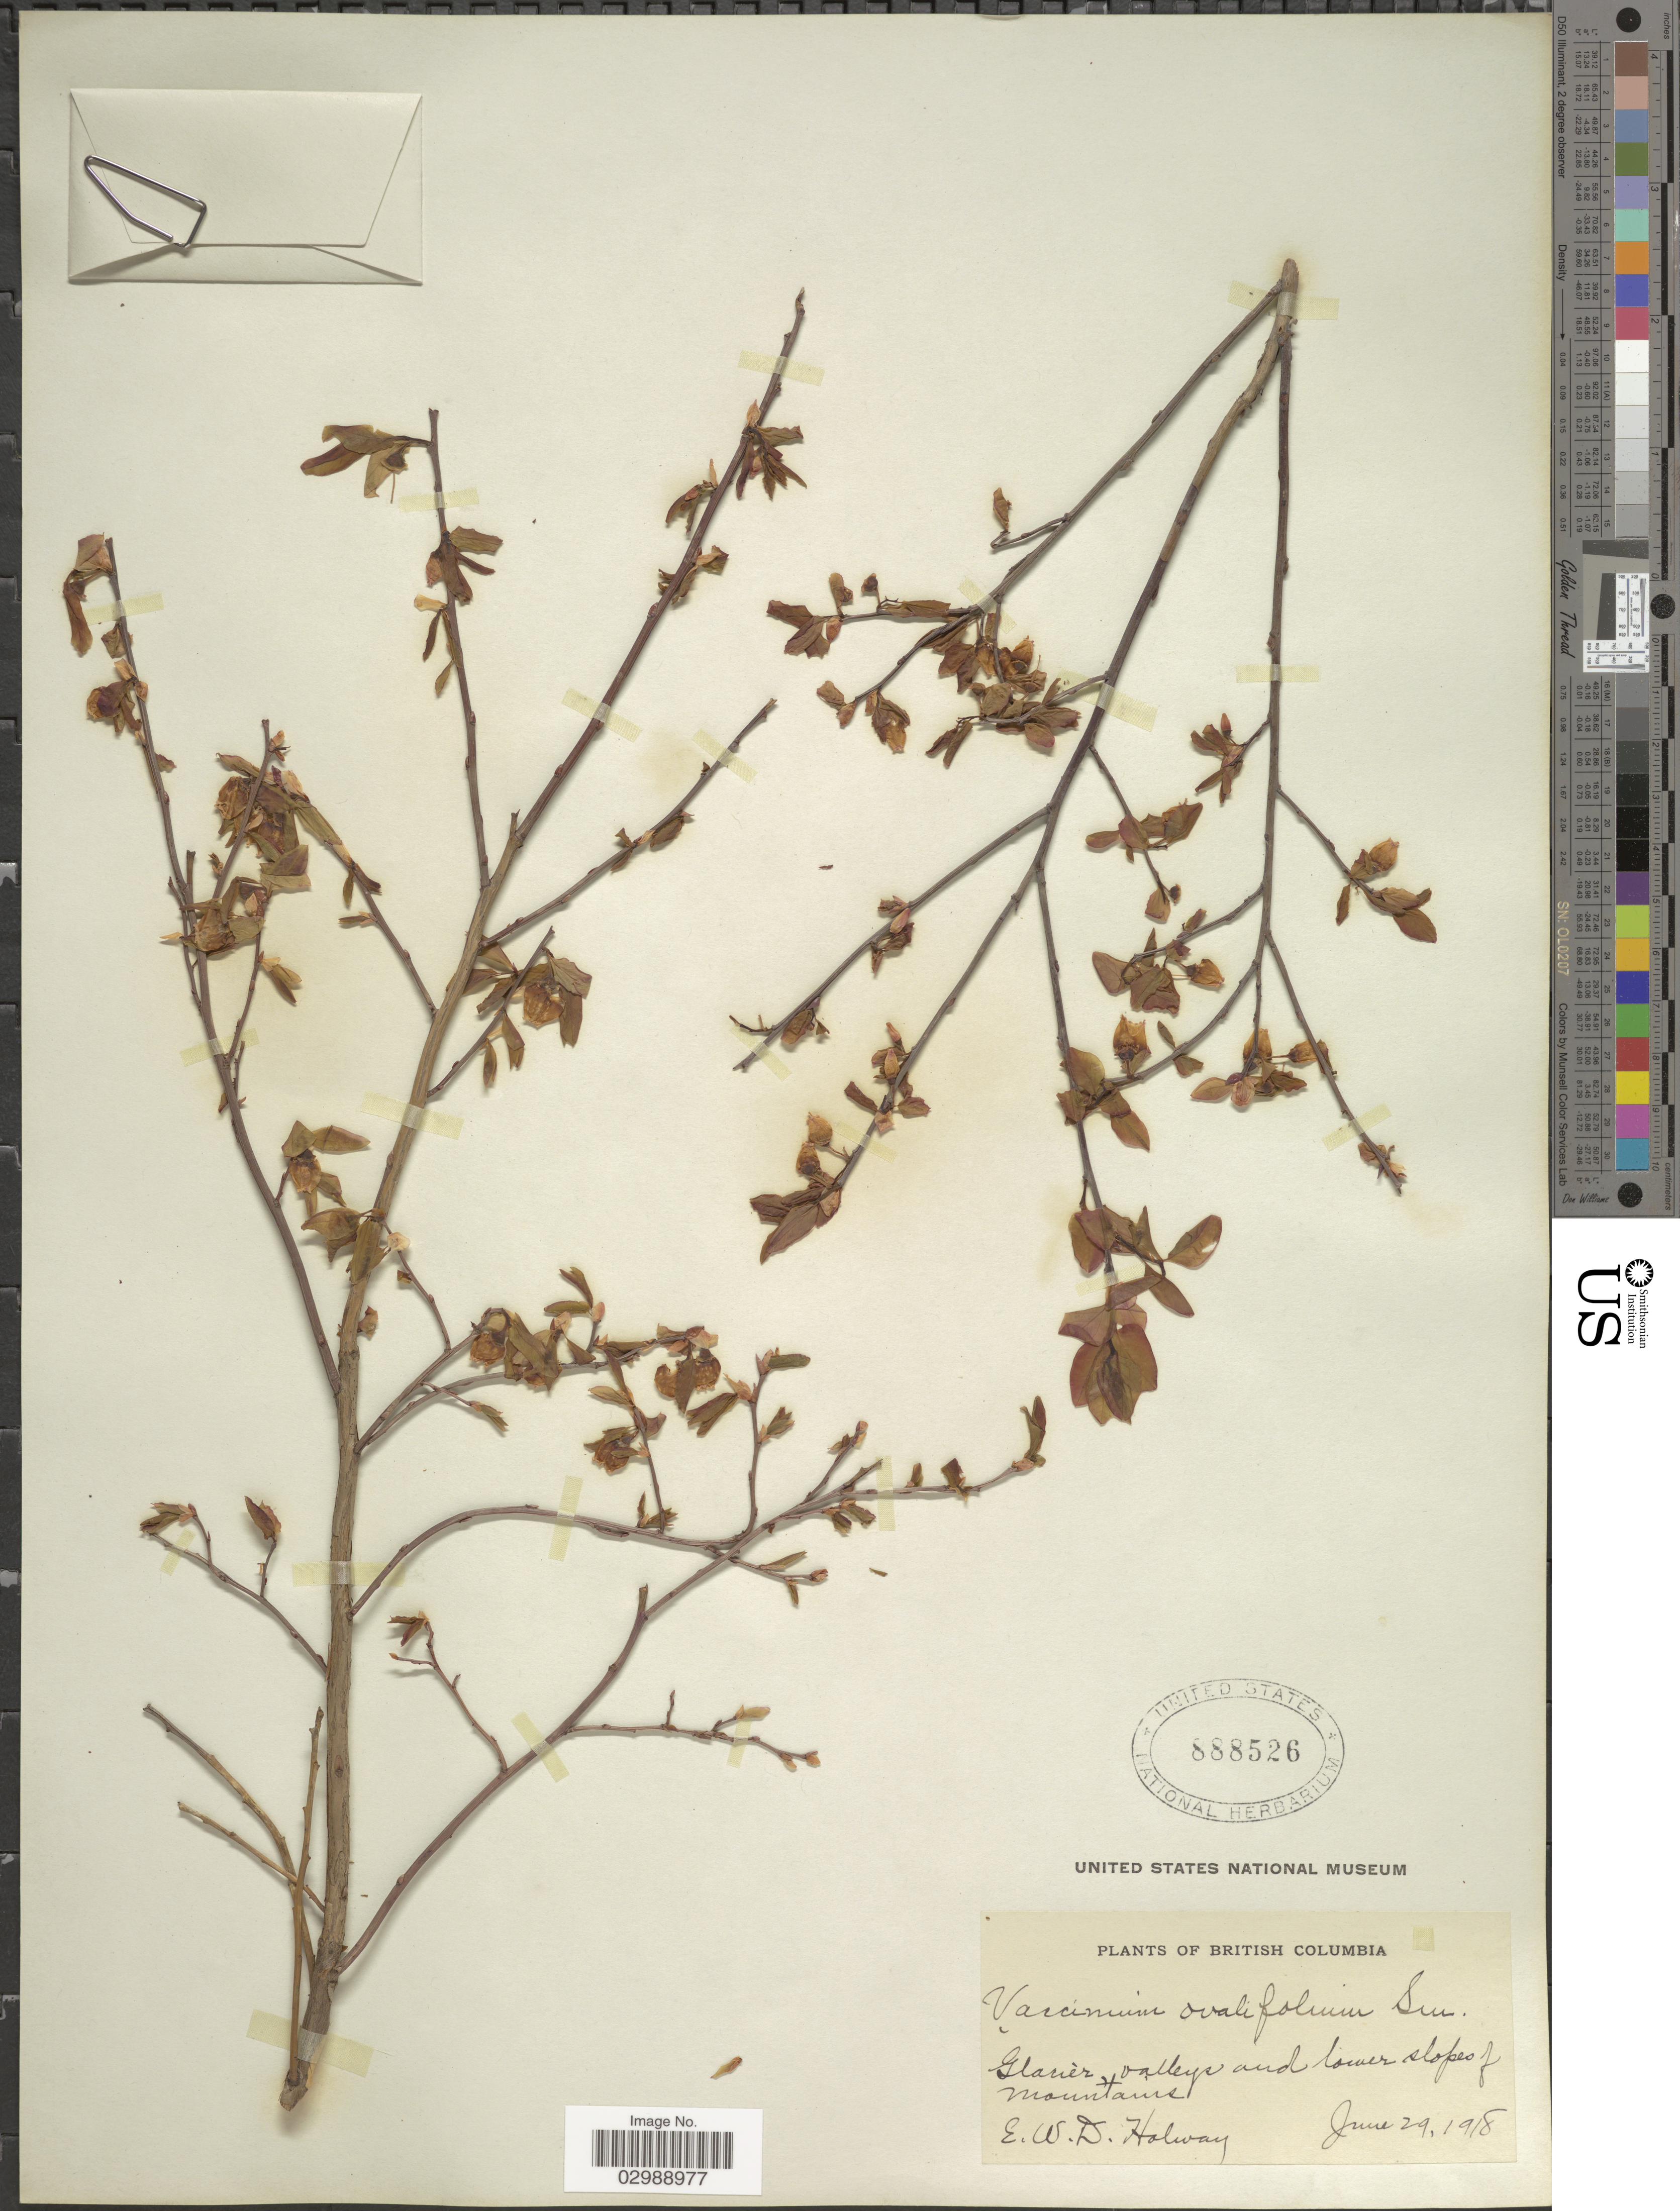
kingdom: Plantae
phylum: Tracheophyta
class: Magnoliopsida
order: Ericales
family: Ericaceae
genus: Vaccinium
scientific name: Vaccinium ovalifolium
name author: Sm.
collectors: E. W. D. Holway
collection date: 1918-06-29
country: Canada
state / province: British Columbia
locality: Glacier, valleys and lower slopes of mountains.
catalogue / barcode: US 888526